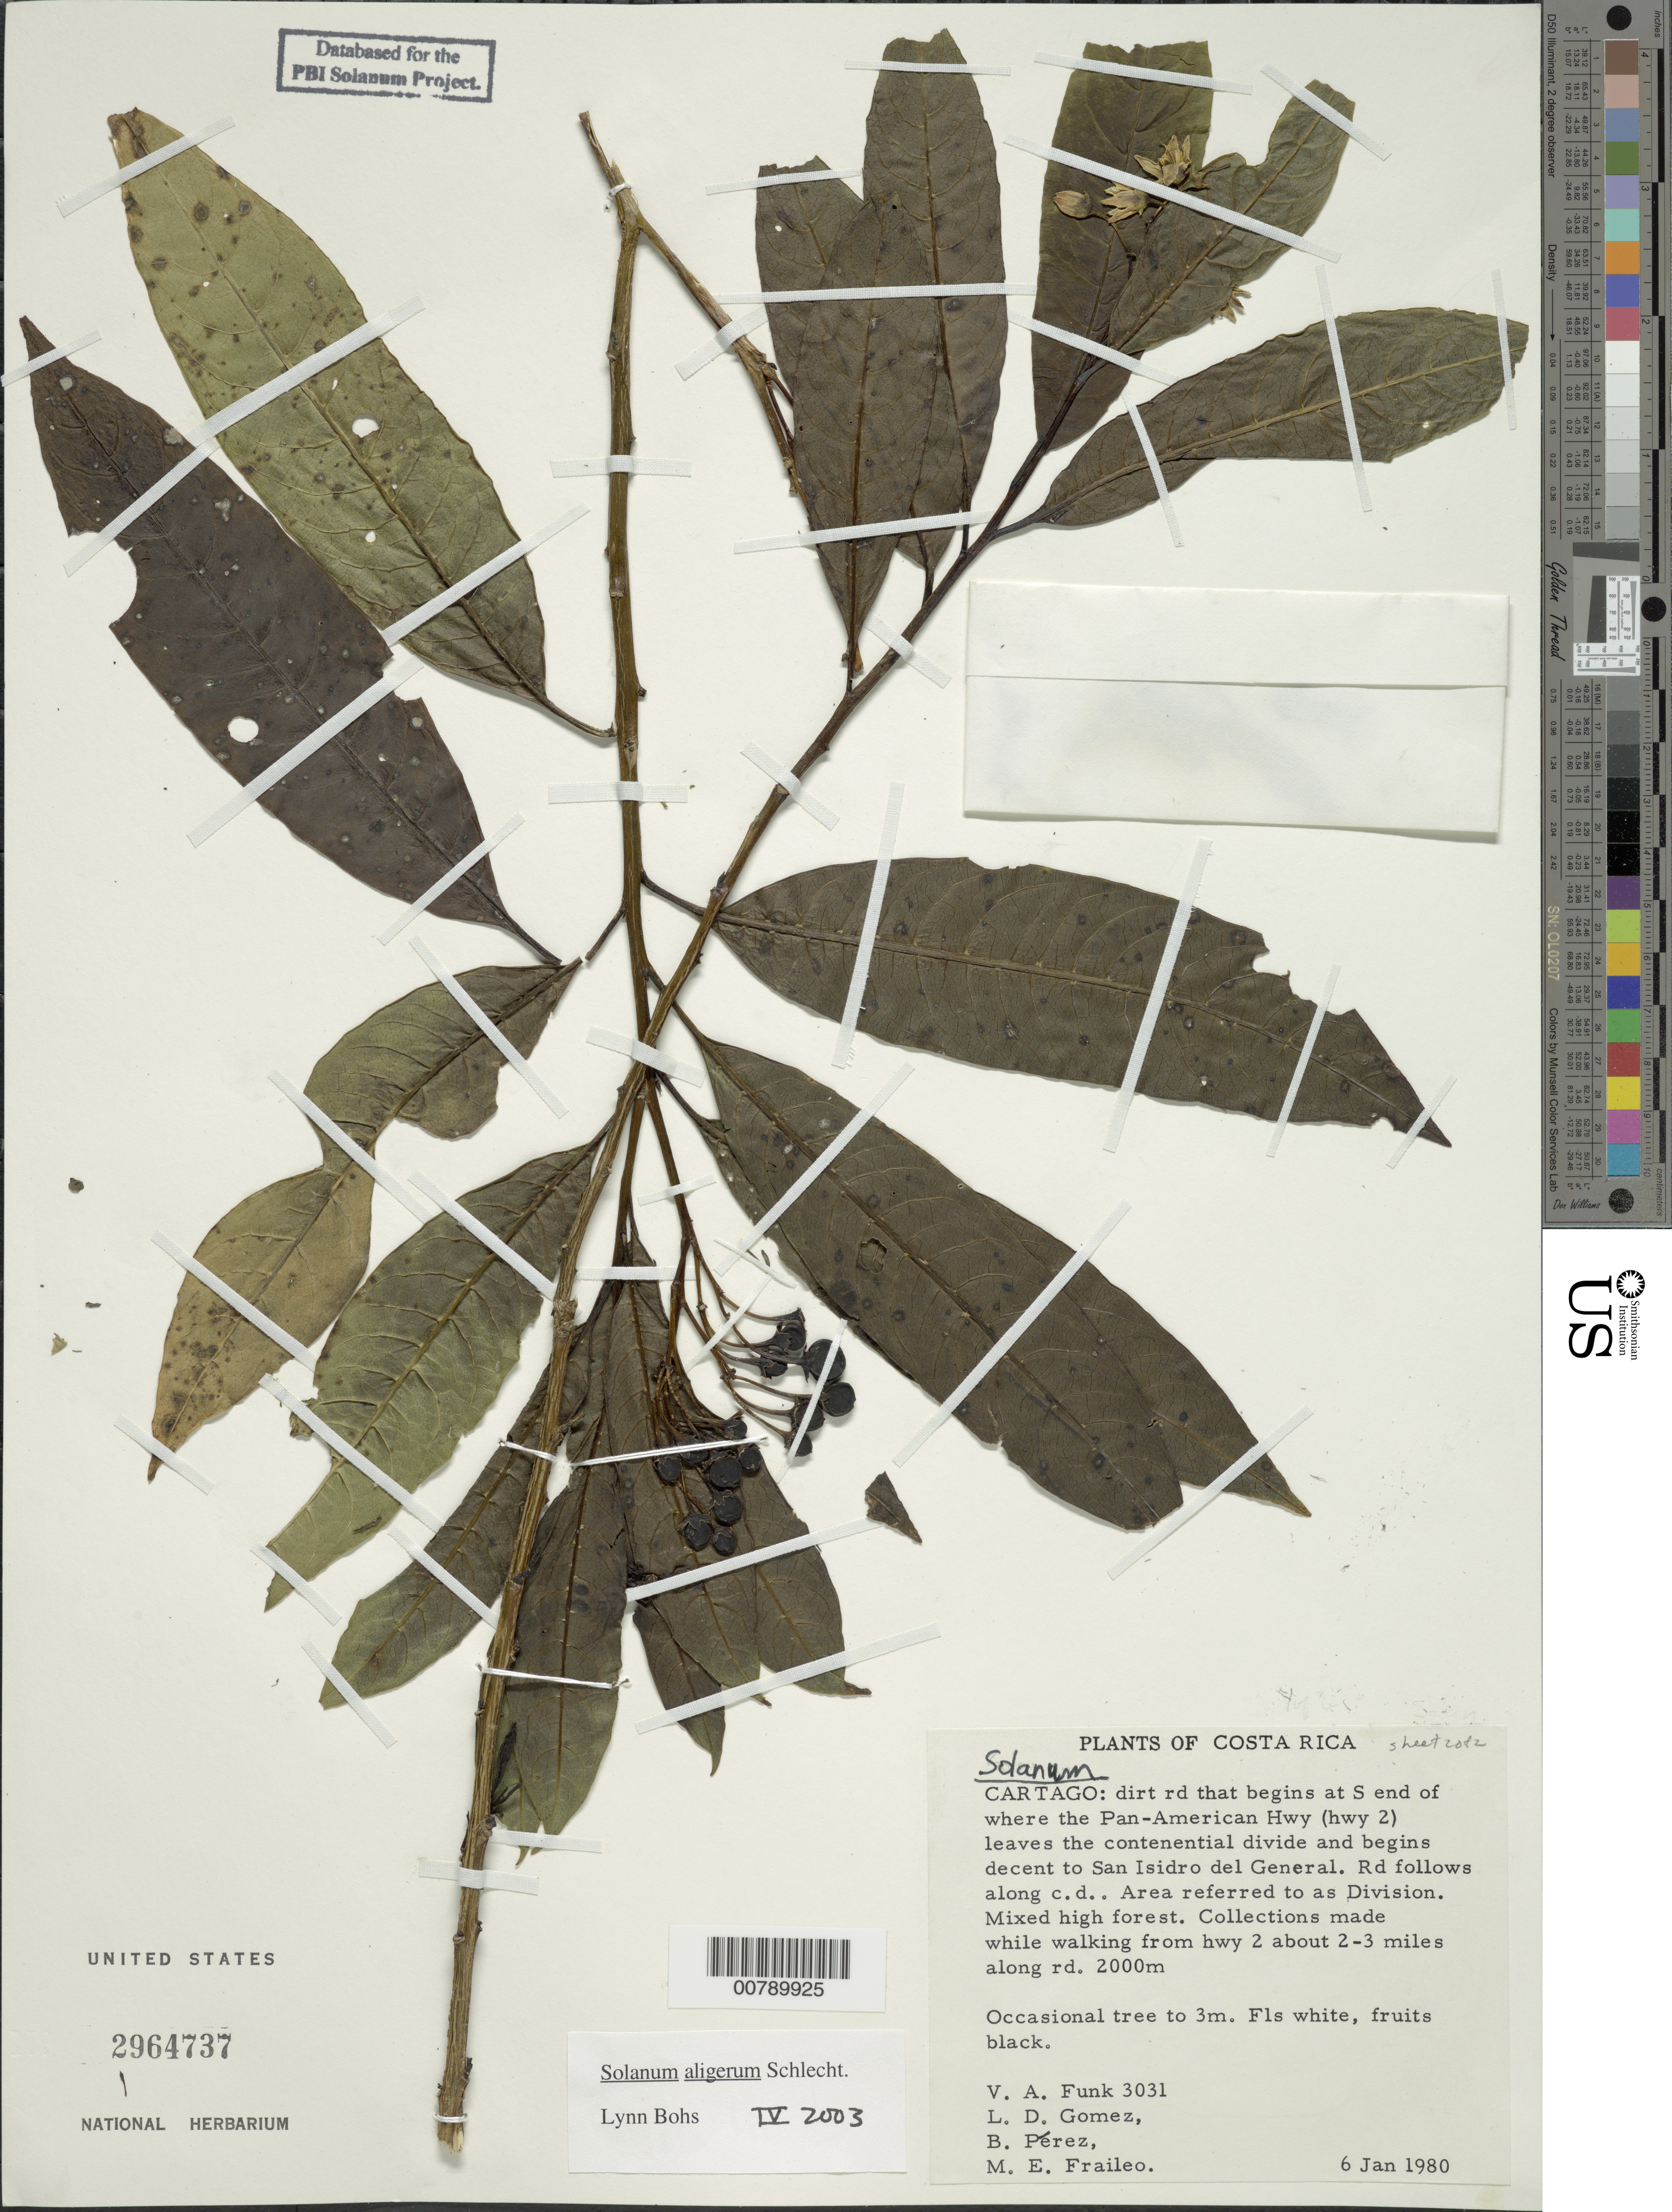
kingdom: Plantae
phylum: Tracheophyta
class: Magnoliopsida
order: Solanales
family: Solanaceae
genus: Solanum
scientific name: Solanum aligerum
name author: Schltdl.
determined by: Bohs, L. A.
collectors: V. Funk, L. D. Gómez, B. Pérez & G. M. Fraileo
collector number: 3031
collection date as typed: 6 Jan 1980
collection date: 1980-01-06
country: Costa Rica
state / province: Cartago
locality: dirt road that begins at S end of where the Pan-American Hwy (hwy 2) leaves the contenental(sic) divide and begins decent to San Isidro del General. Rd follows along c.d.. Area referred to as Division. Collections made while walking from hwy 2 about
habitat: Mixed high forest.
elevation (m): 2000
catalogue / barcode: US 2964737